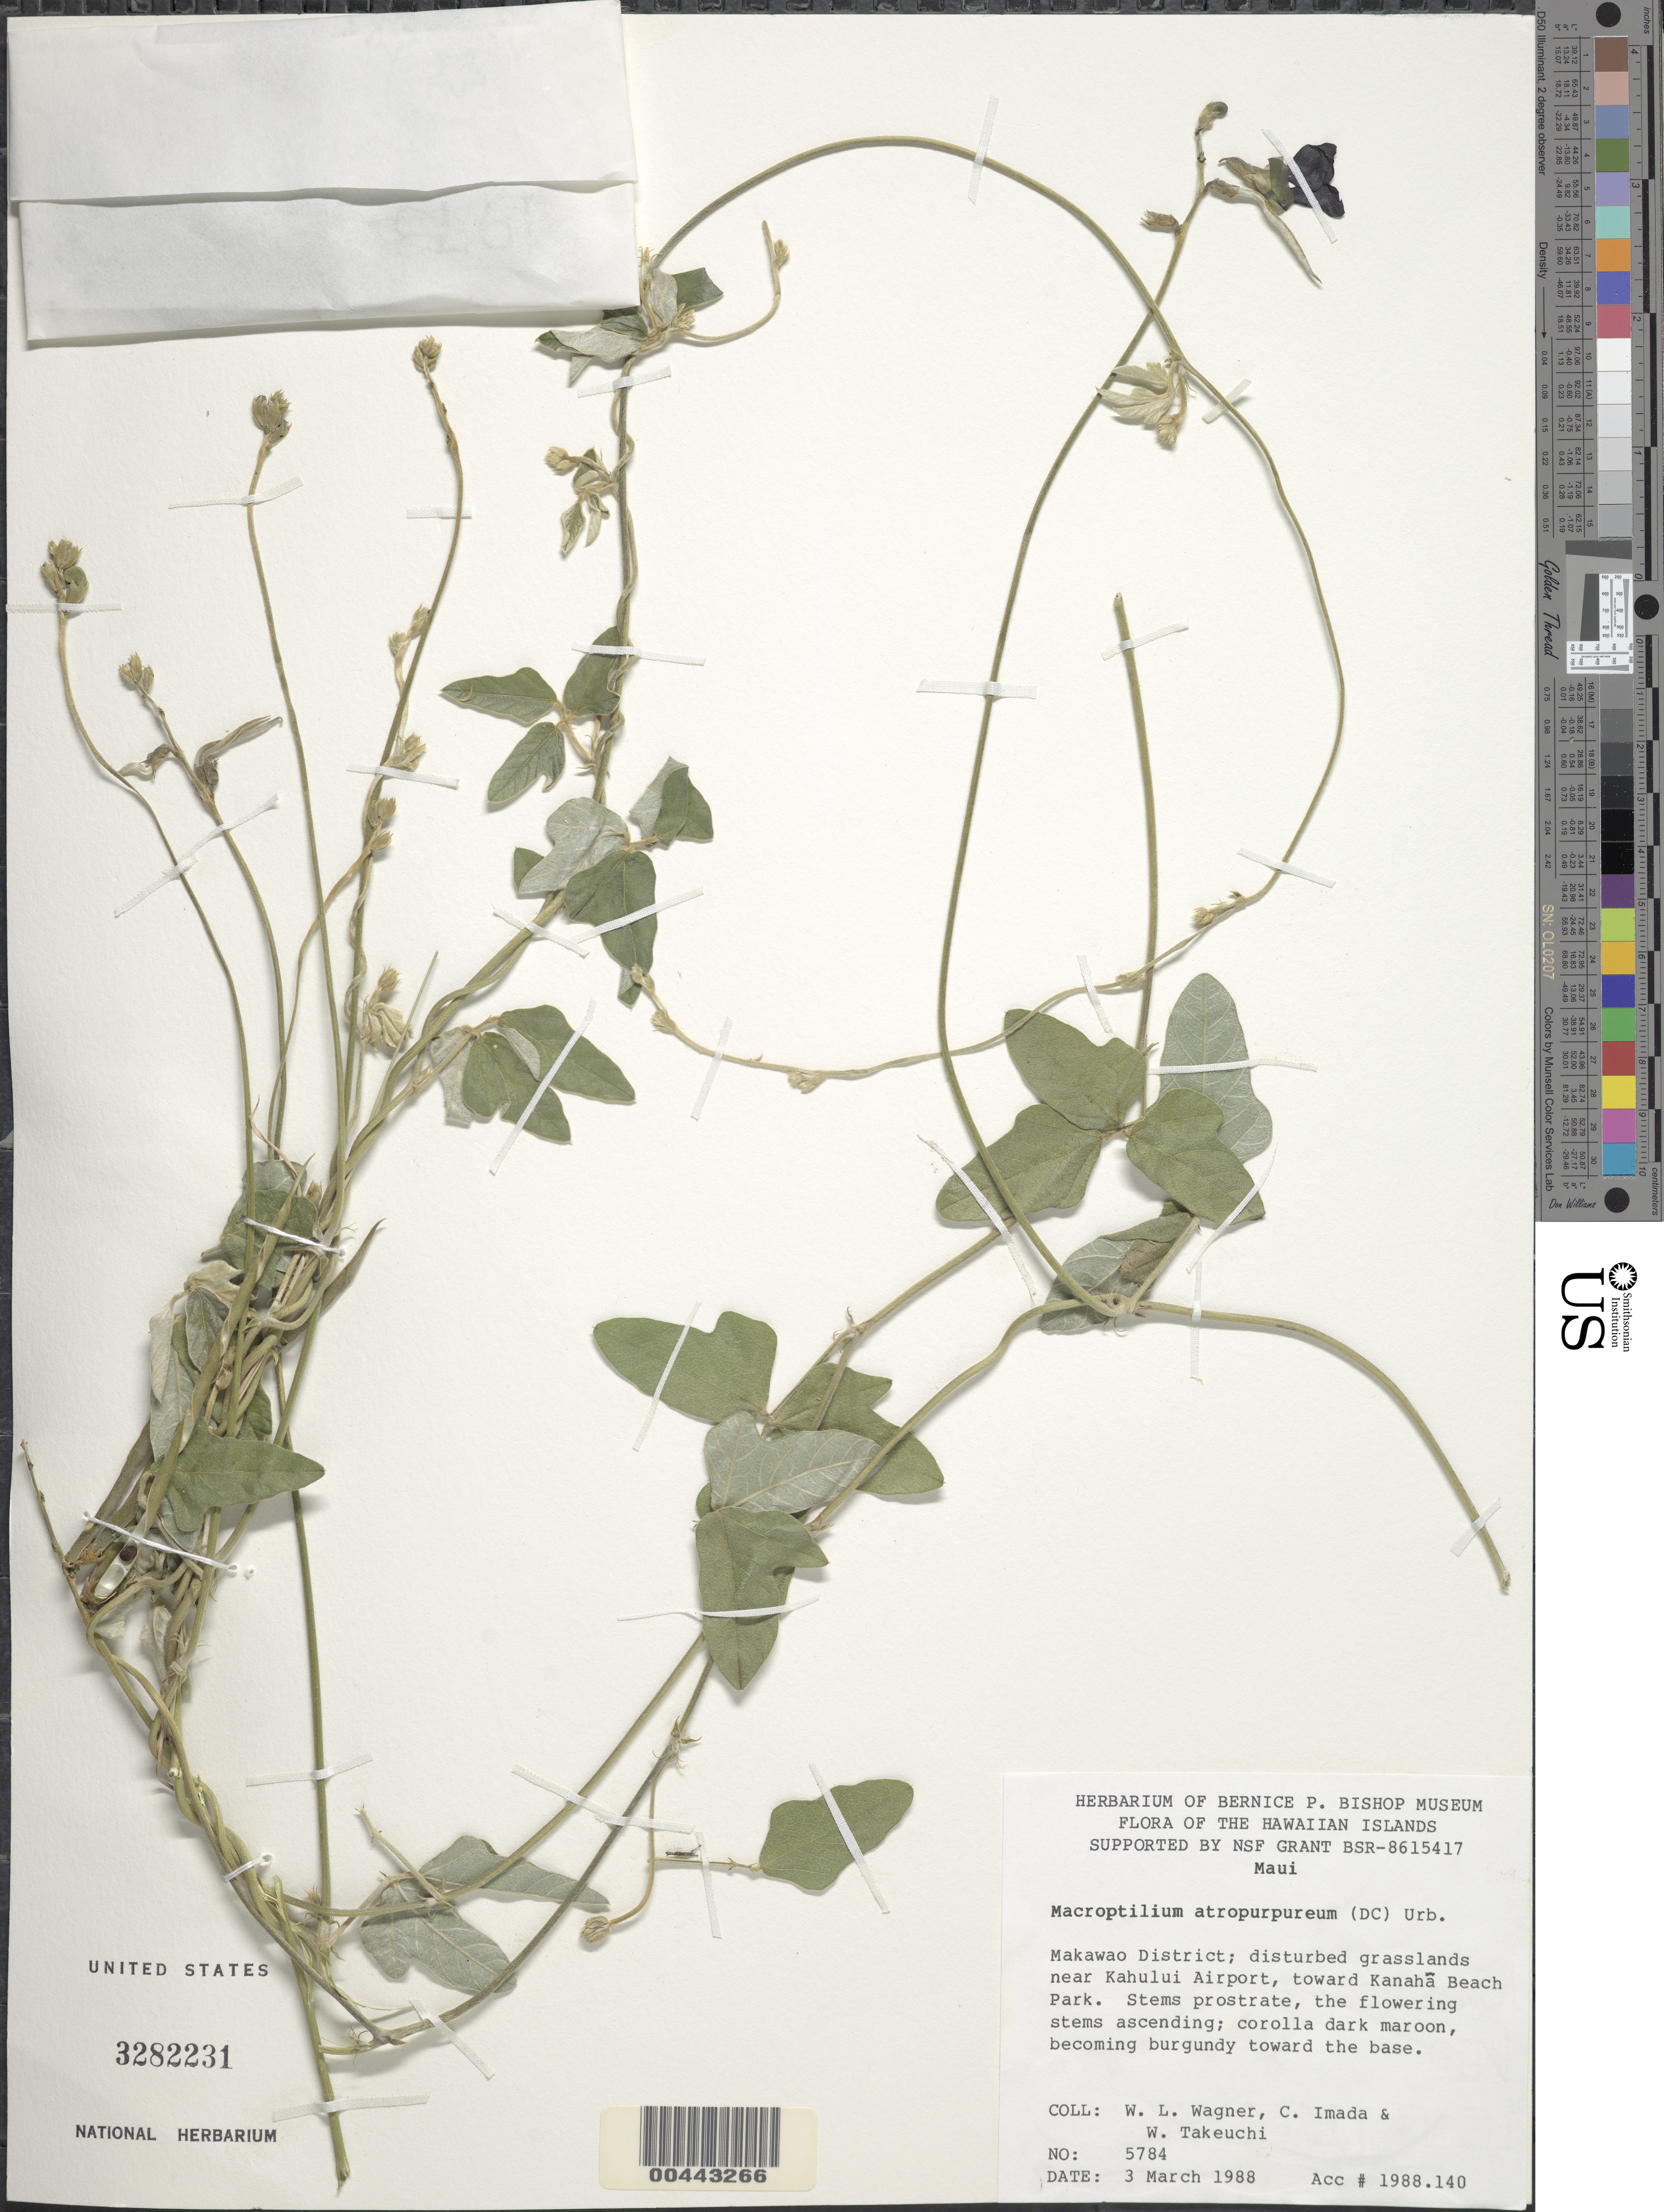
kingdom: Plantae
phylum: Tracheophyta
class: Magnoliopsida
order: Fabales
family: Fabaceae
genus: Macroptilium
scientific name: Macroptilium atropurpureum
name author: (DC.) Urb.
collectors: W. L. Wagner, C. Imada & W. N. Takeuchi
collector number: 5784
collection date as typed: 3 Mar 1988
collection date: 1988-03-03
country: United States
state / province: Hawaii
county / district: Maui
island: Maui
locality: Makawao District, near Kahului Airport, toward Kanaha Beach Park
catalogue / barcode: US 3282231